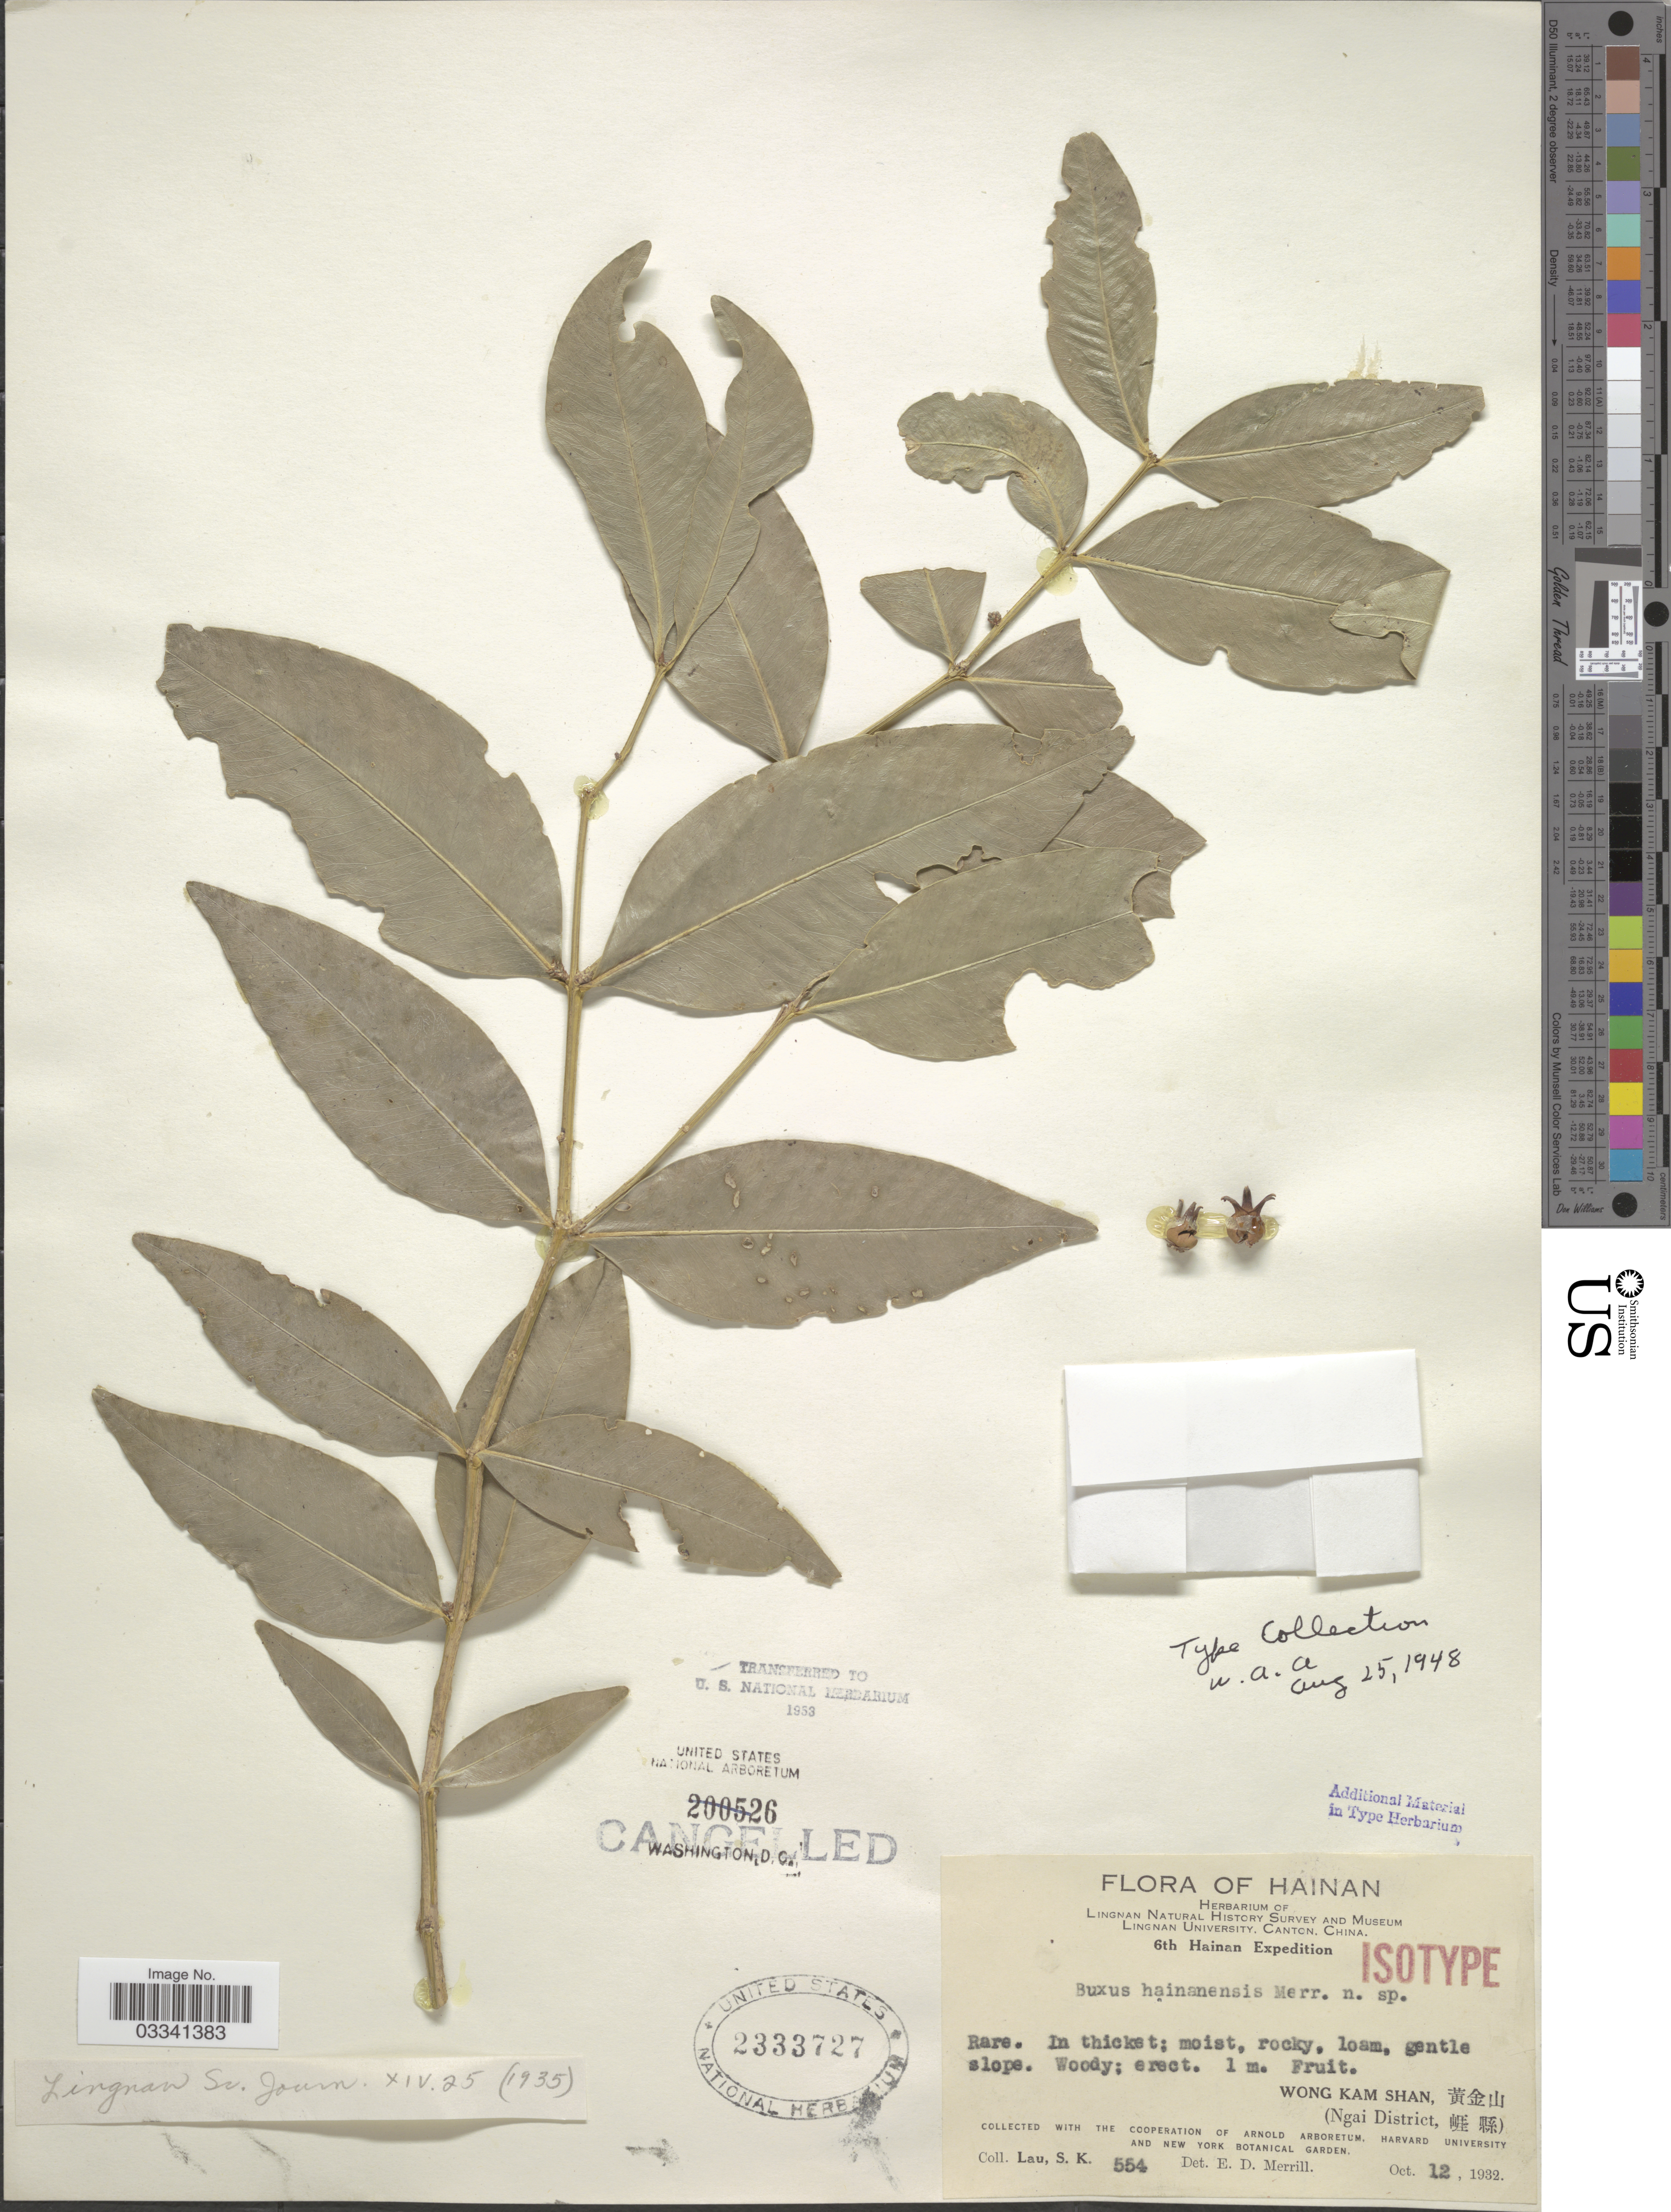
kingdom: Plantae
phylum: Tracheophyta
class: Magnoliopsida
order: Buxales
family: Buxaceae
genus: Buxus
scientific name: Buxus hainanensis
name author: Merr.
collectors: S. K. Lau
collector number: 554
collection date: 1932-10-12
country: China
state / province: Hainan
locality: WgKam Shan Ngai District.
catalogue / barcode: US 2333727